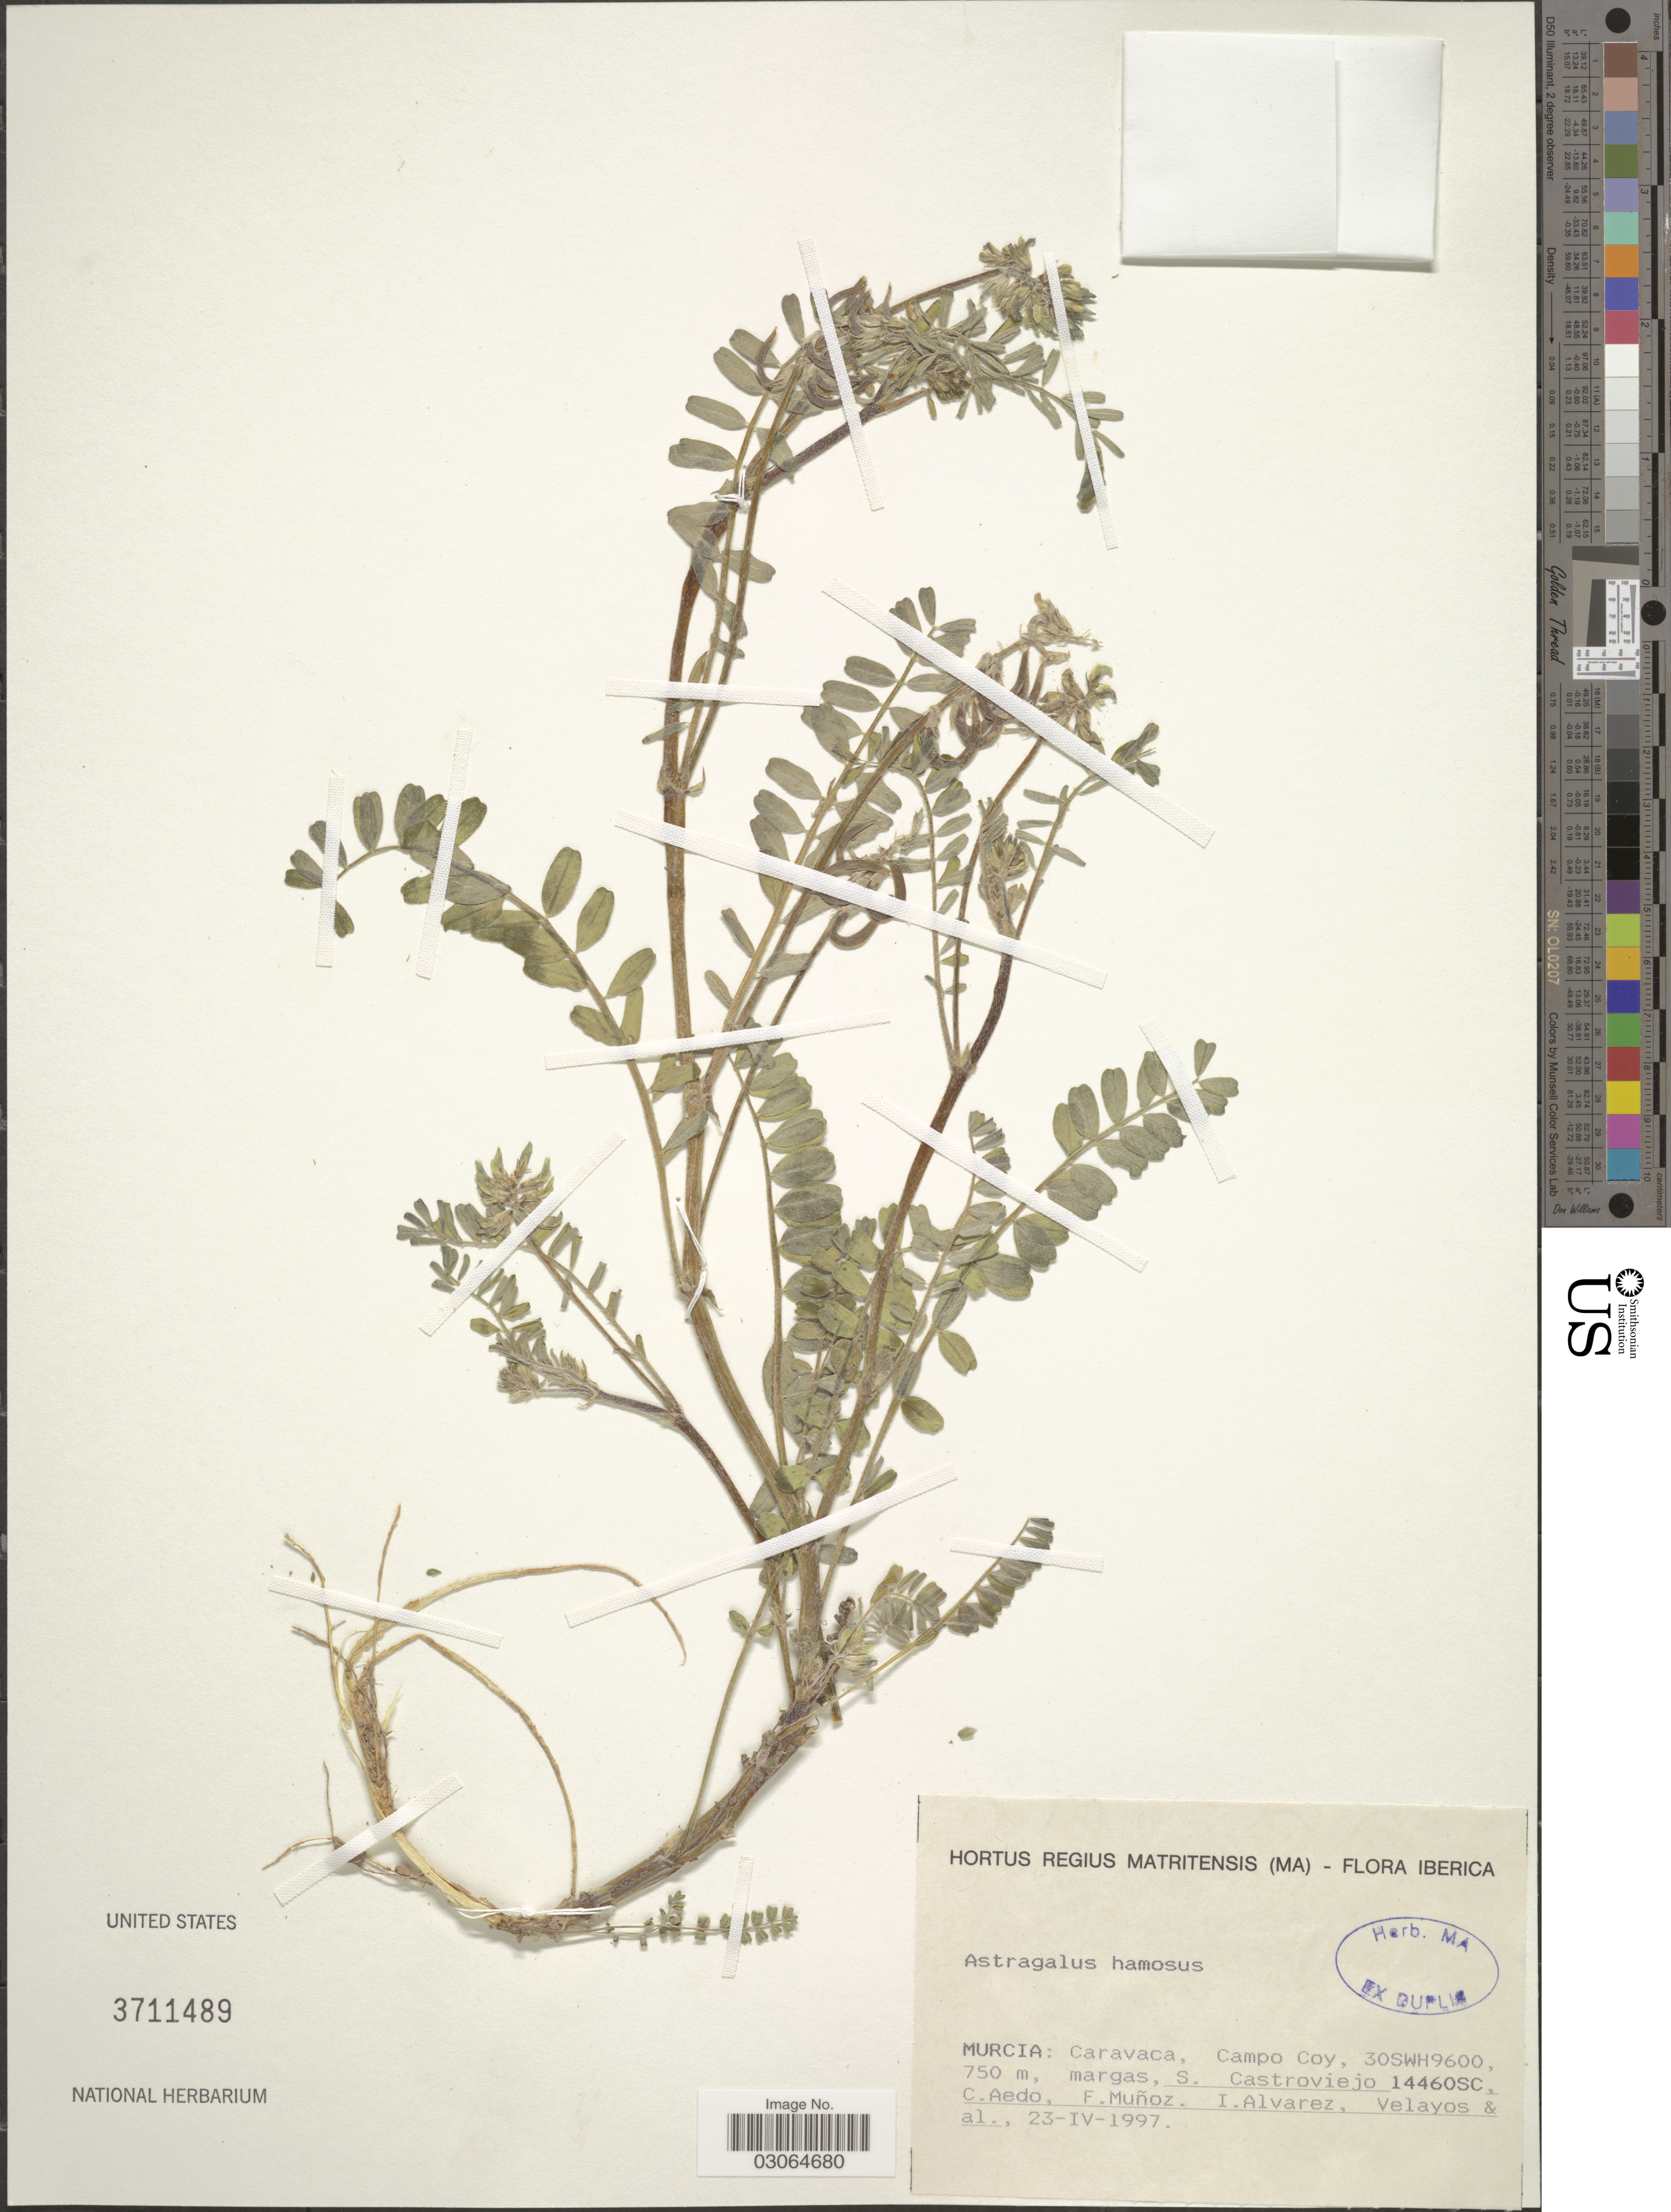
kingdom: Plantae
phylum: Tracheophyta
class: Magnoliopsida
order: Fabales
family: Fabaceae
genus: Astragalus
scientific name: Astragalus hamosus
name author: L.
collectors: S. Castroviejo, C. Aedo, F. Muñoz, I. Alvarez & et al.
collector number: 14460SC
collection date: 1997-04-23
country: Spain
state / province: Murcia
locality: Caravaca, Campo Coy, 30SWH9600.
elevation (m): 750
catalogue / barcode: US 3711489